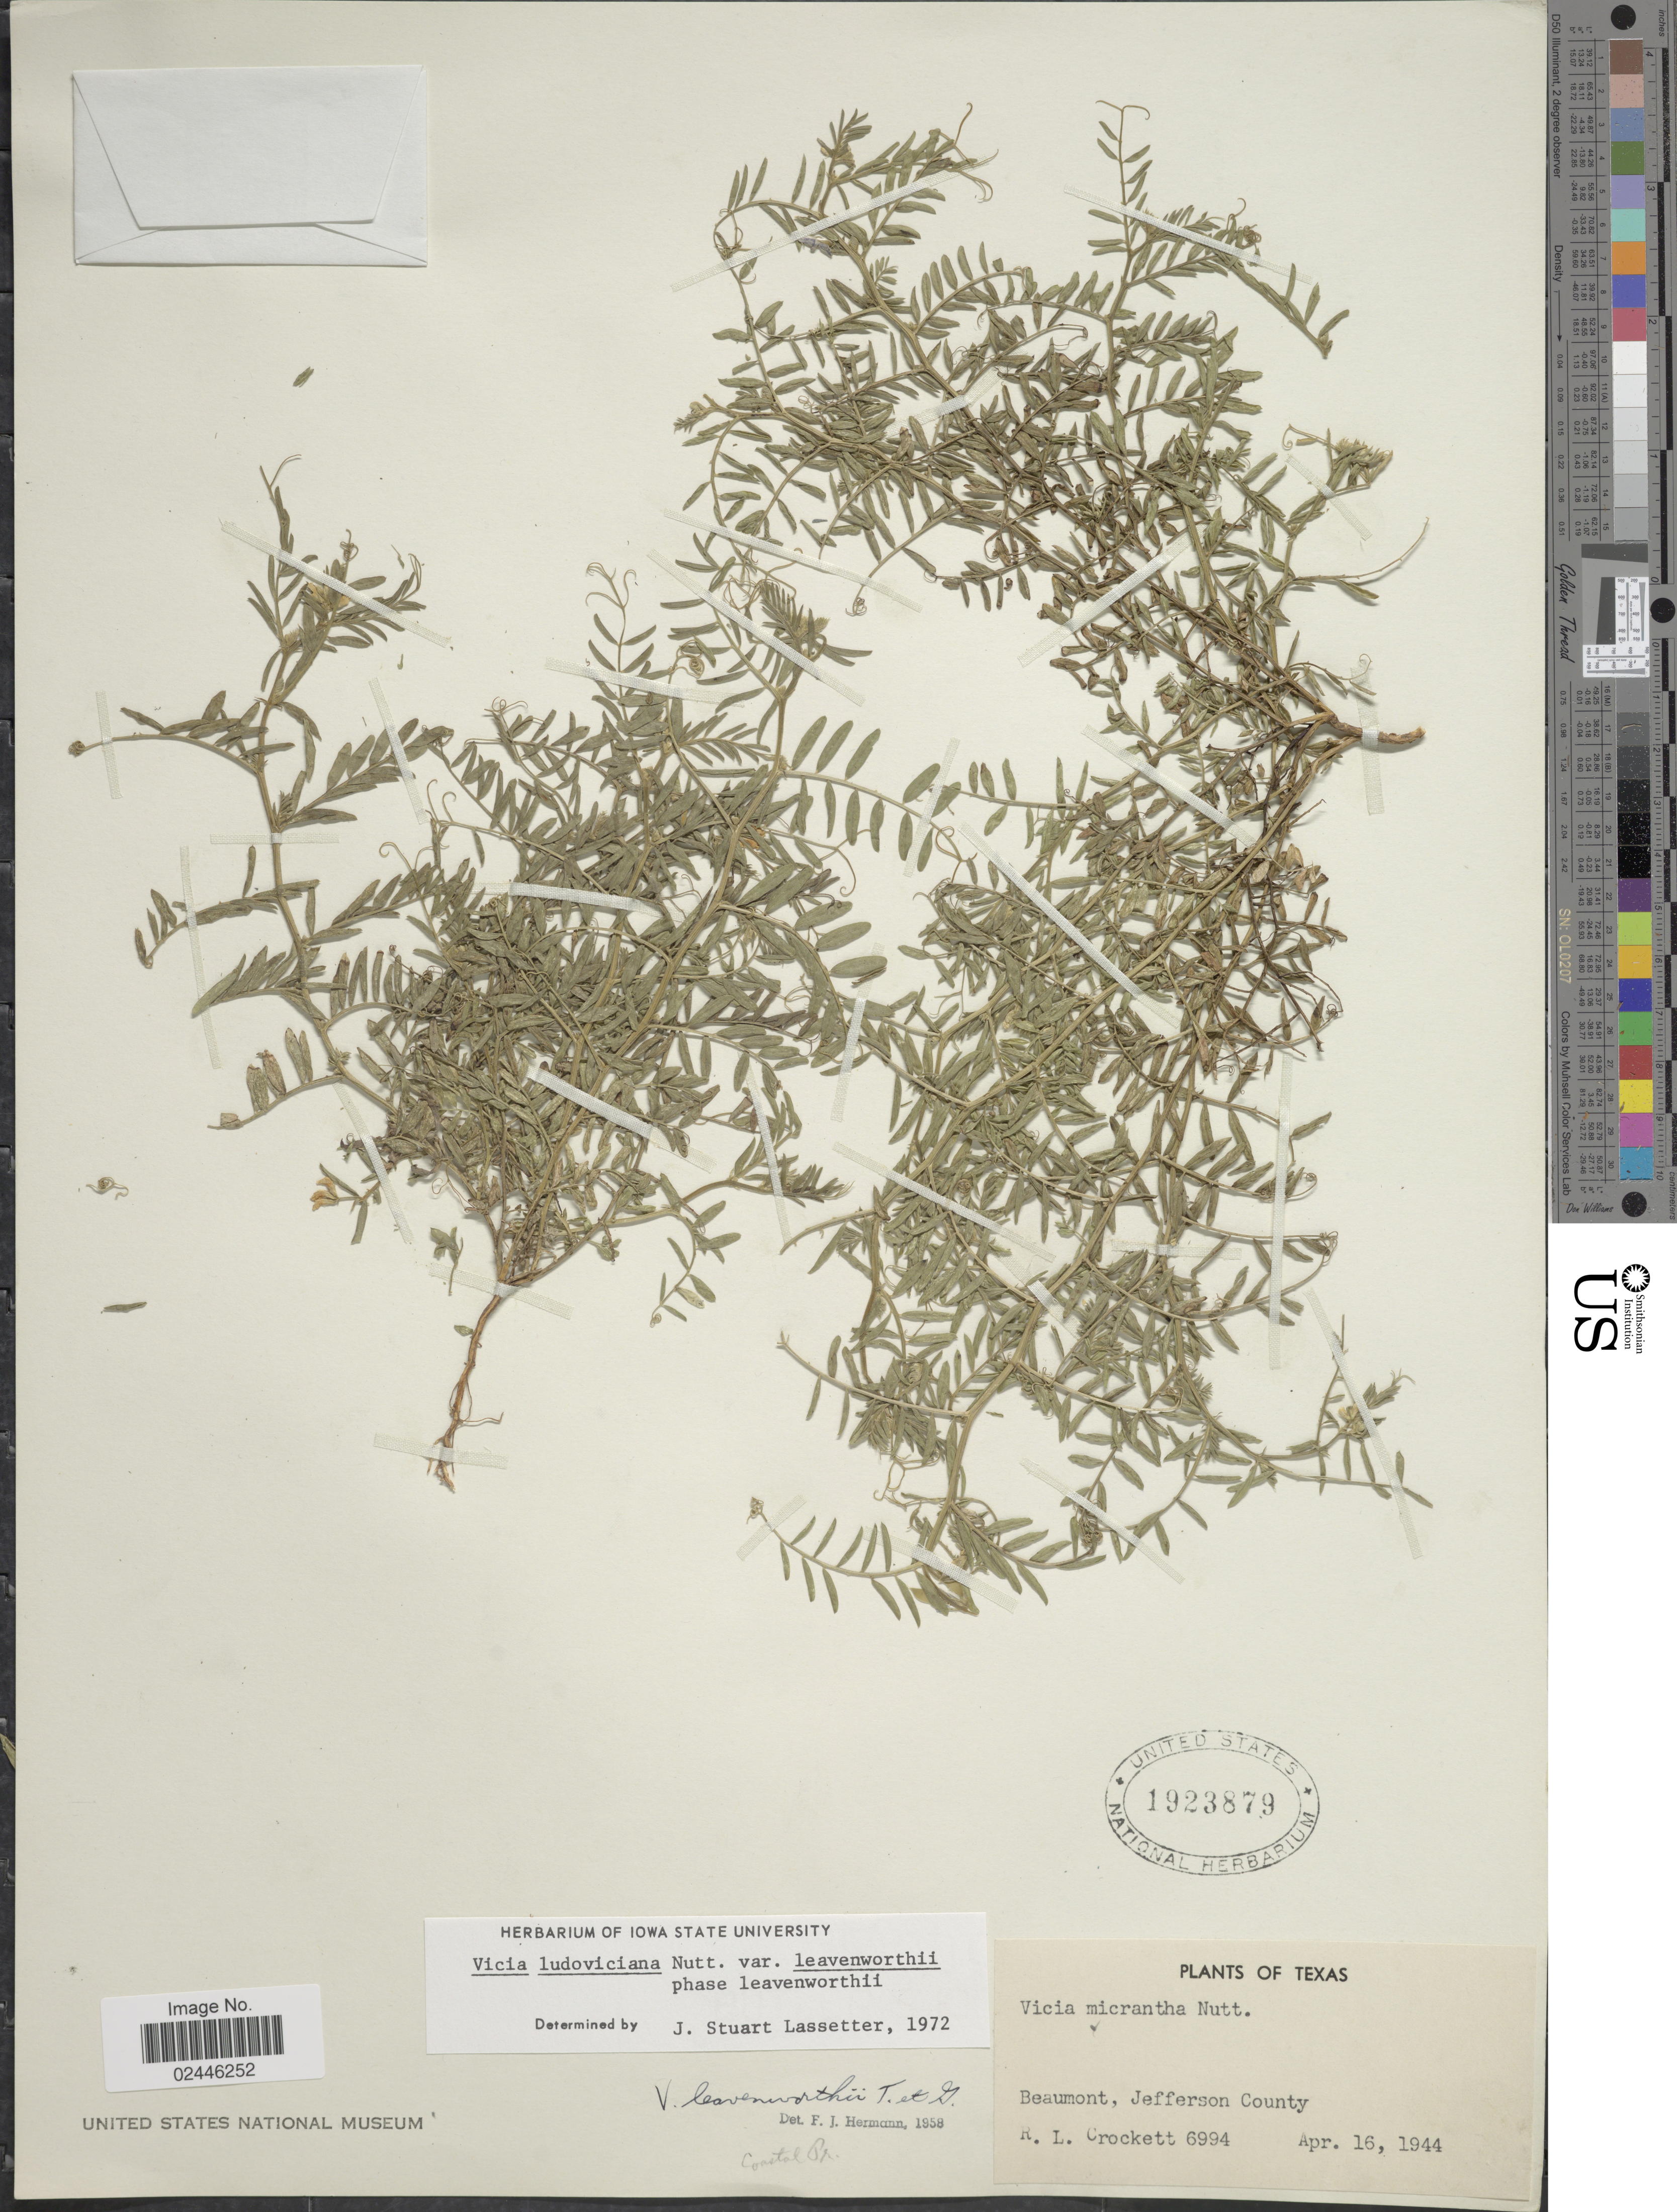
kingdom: Plantae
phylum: Tracheophyta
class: Magnoliopsida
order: Fabales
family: Fabaceae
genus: Vicia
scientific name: Vicia ludoviciana var. leavenworthii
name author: (Torr. & A. Gray) Broich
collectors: R. Crockett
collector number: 6994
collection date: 1944-04-16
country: United States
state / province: Texas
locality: Beaumont, Jefferson County, Coastal pr.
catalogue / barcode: US 1923879